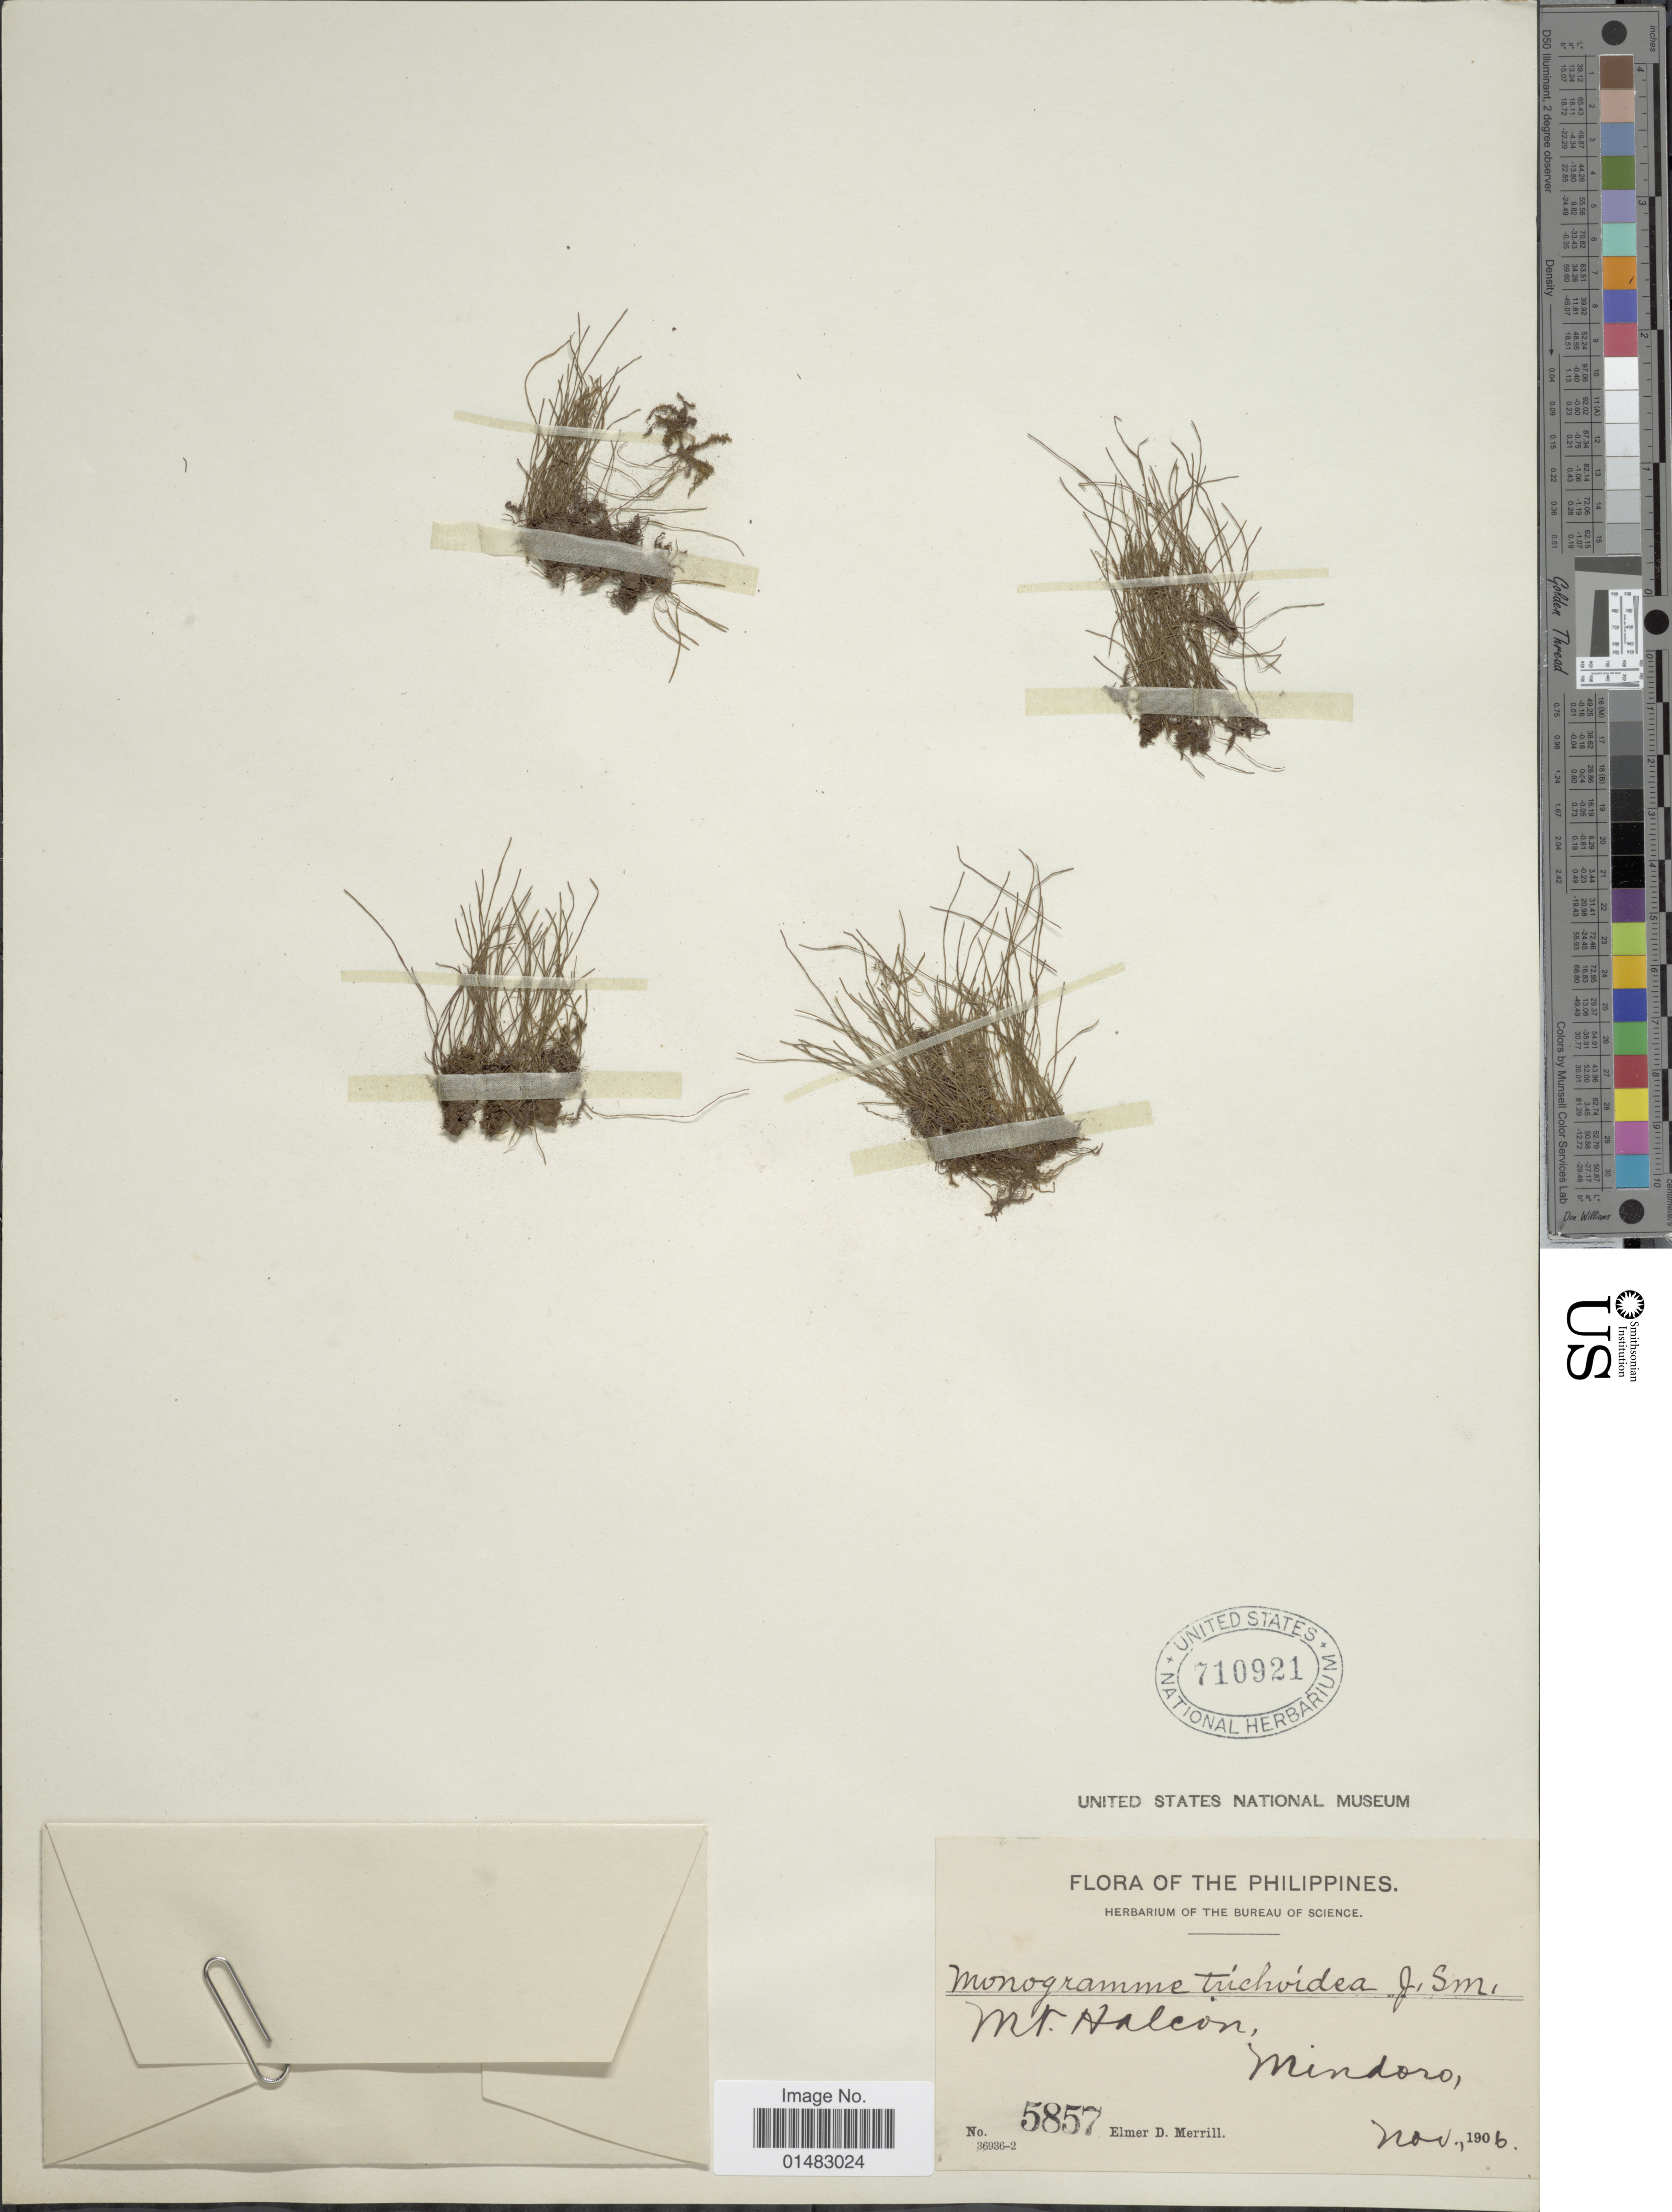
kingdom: Plantae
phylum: Tracheophyta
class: Polypodiopsida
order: Polypodiales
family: Pteridaceae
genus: Monogramma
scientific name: Monogramma trichoidea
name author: (Fée) Hook. & Baker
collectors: E. D. Merrill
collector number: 5857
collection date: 1906-11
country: Philippines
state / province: Mimaropa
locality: Mt. Halcon, Mindoro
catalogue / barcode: US 710921